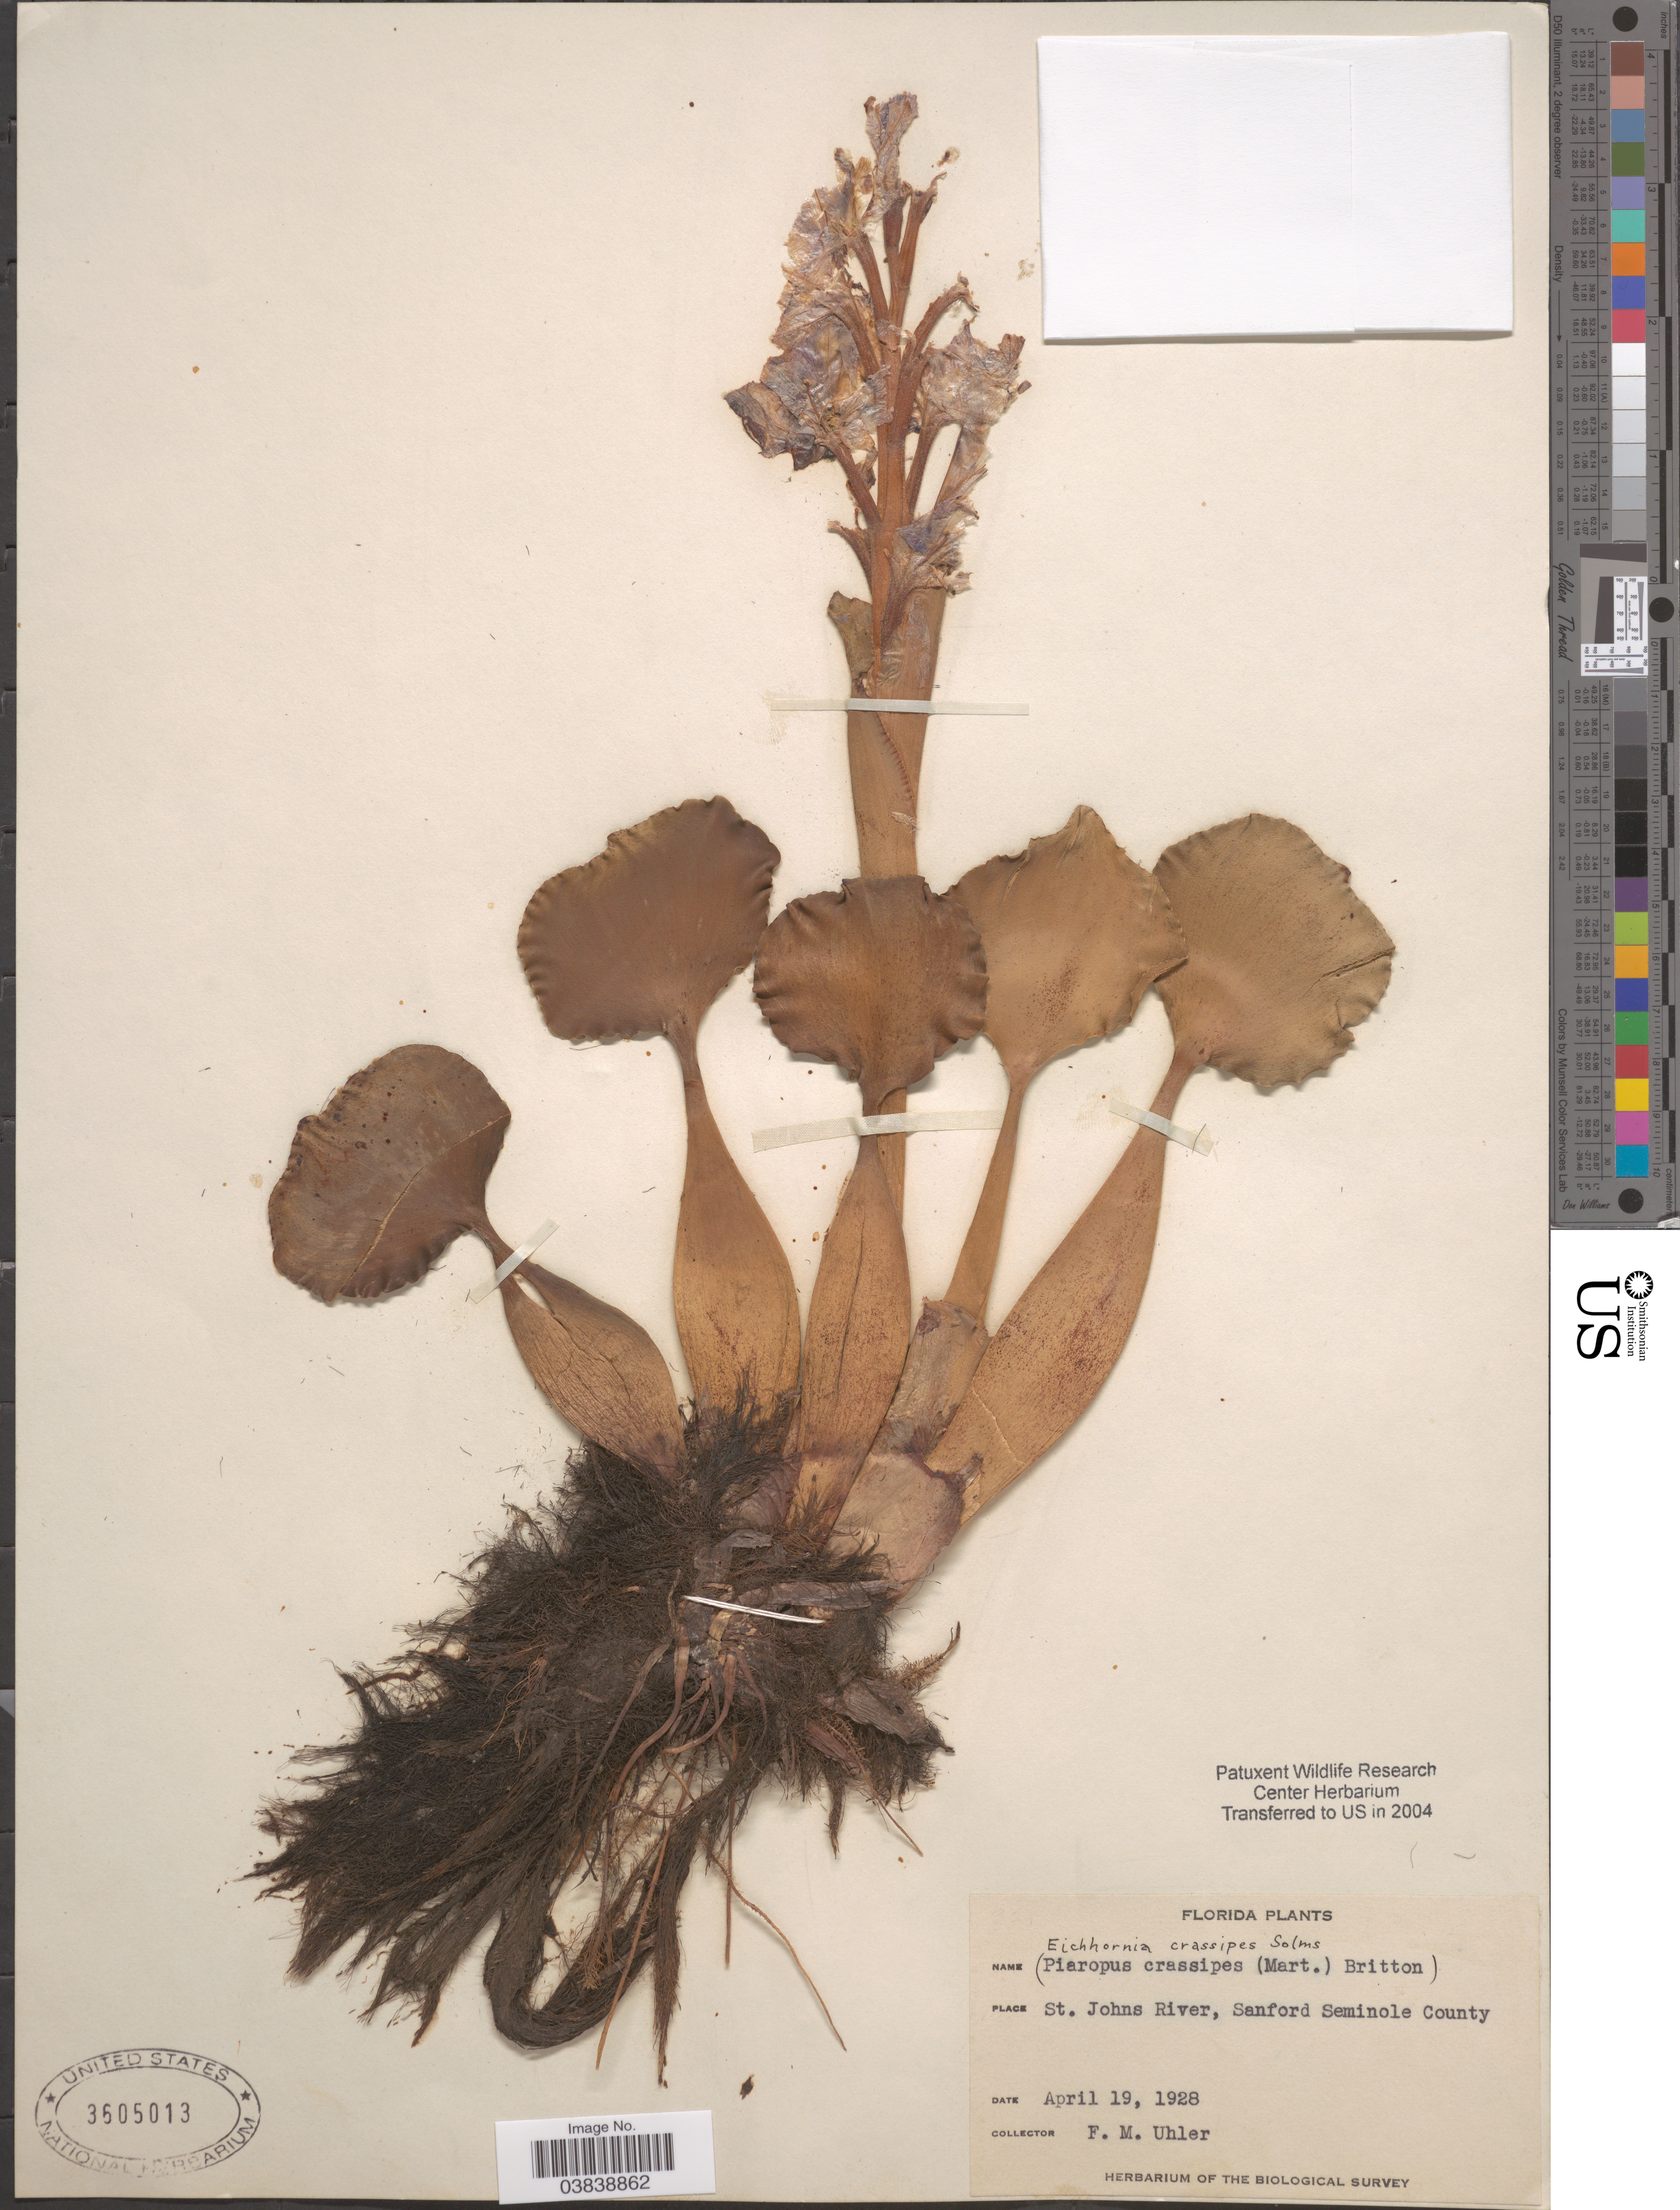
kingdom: Plantae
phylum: Tracheophyta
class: Liliopsida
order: Commelinales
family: Pontederiaceae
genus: Eichhornia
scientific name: Eichhornia crassipes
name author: (Mart.) Solms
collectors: F. M. Uhler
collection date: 1928-04-19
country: United States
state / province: Florida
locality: St. Johns River, Sanford Seminole County.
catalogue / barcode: US 3605013